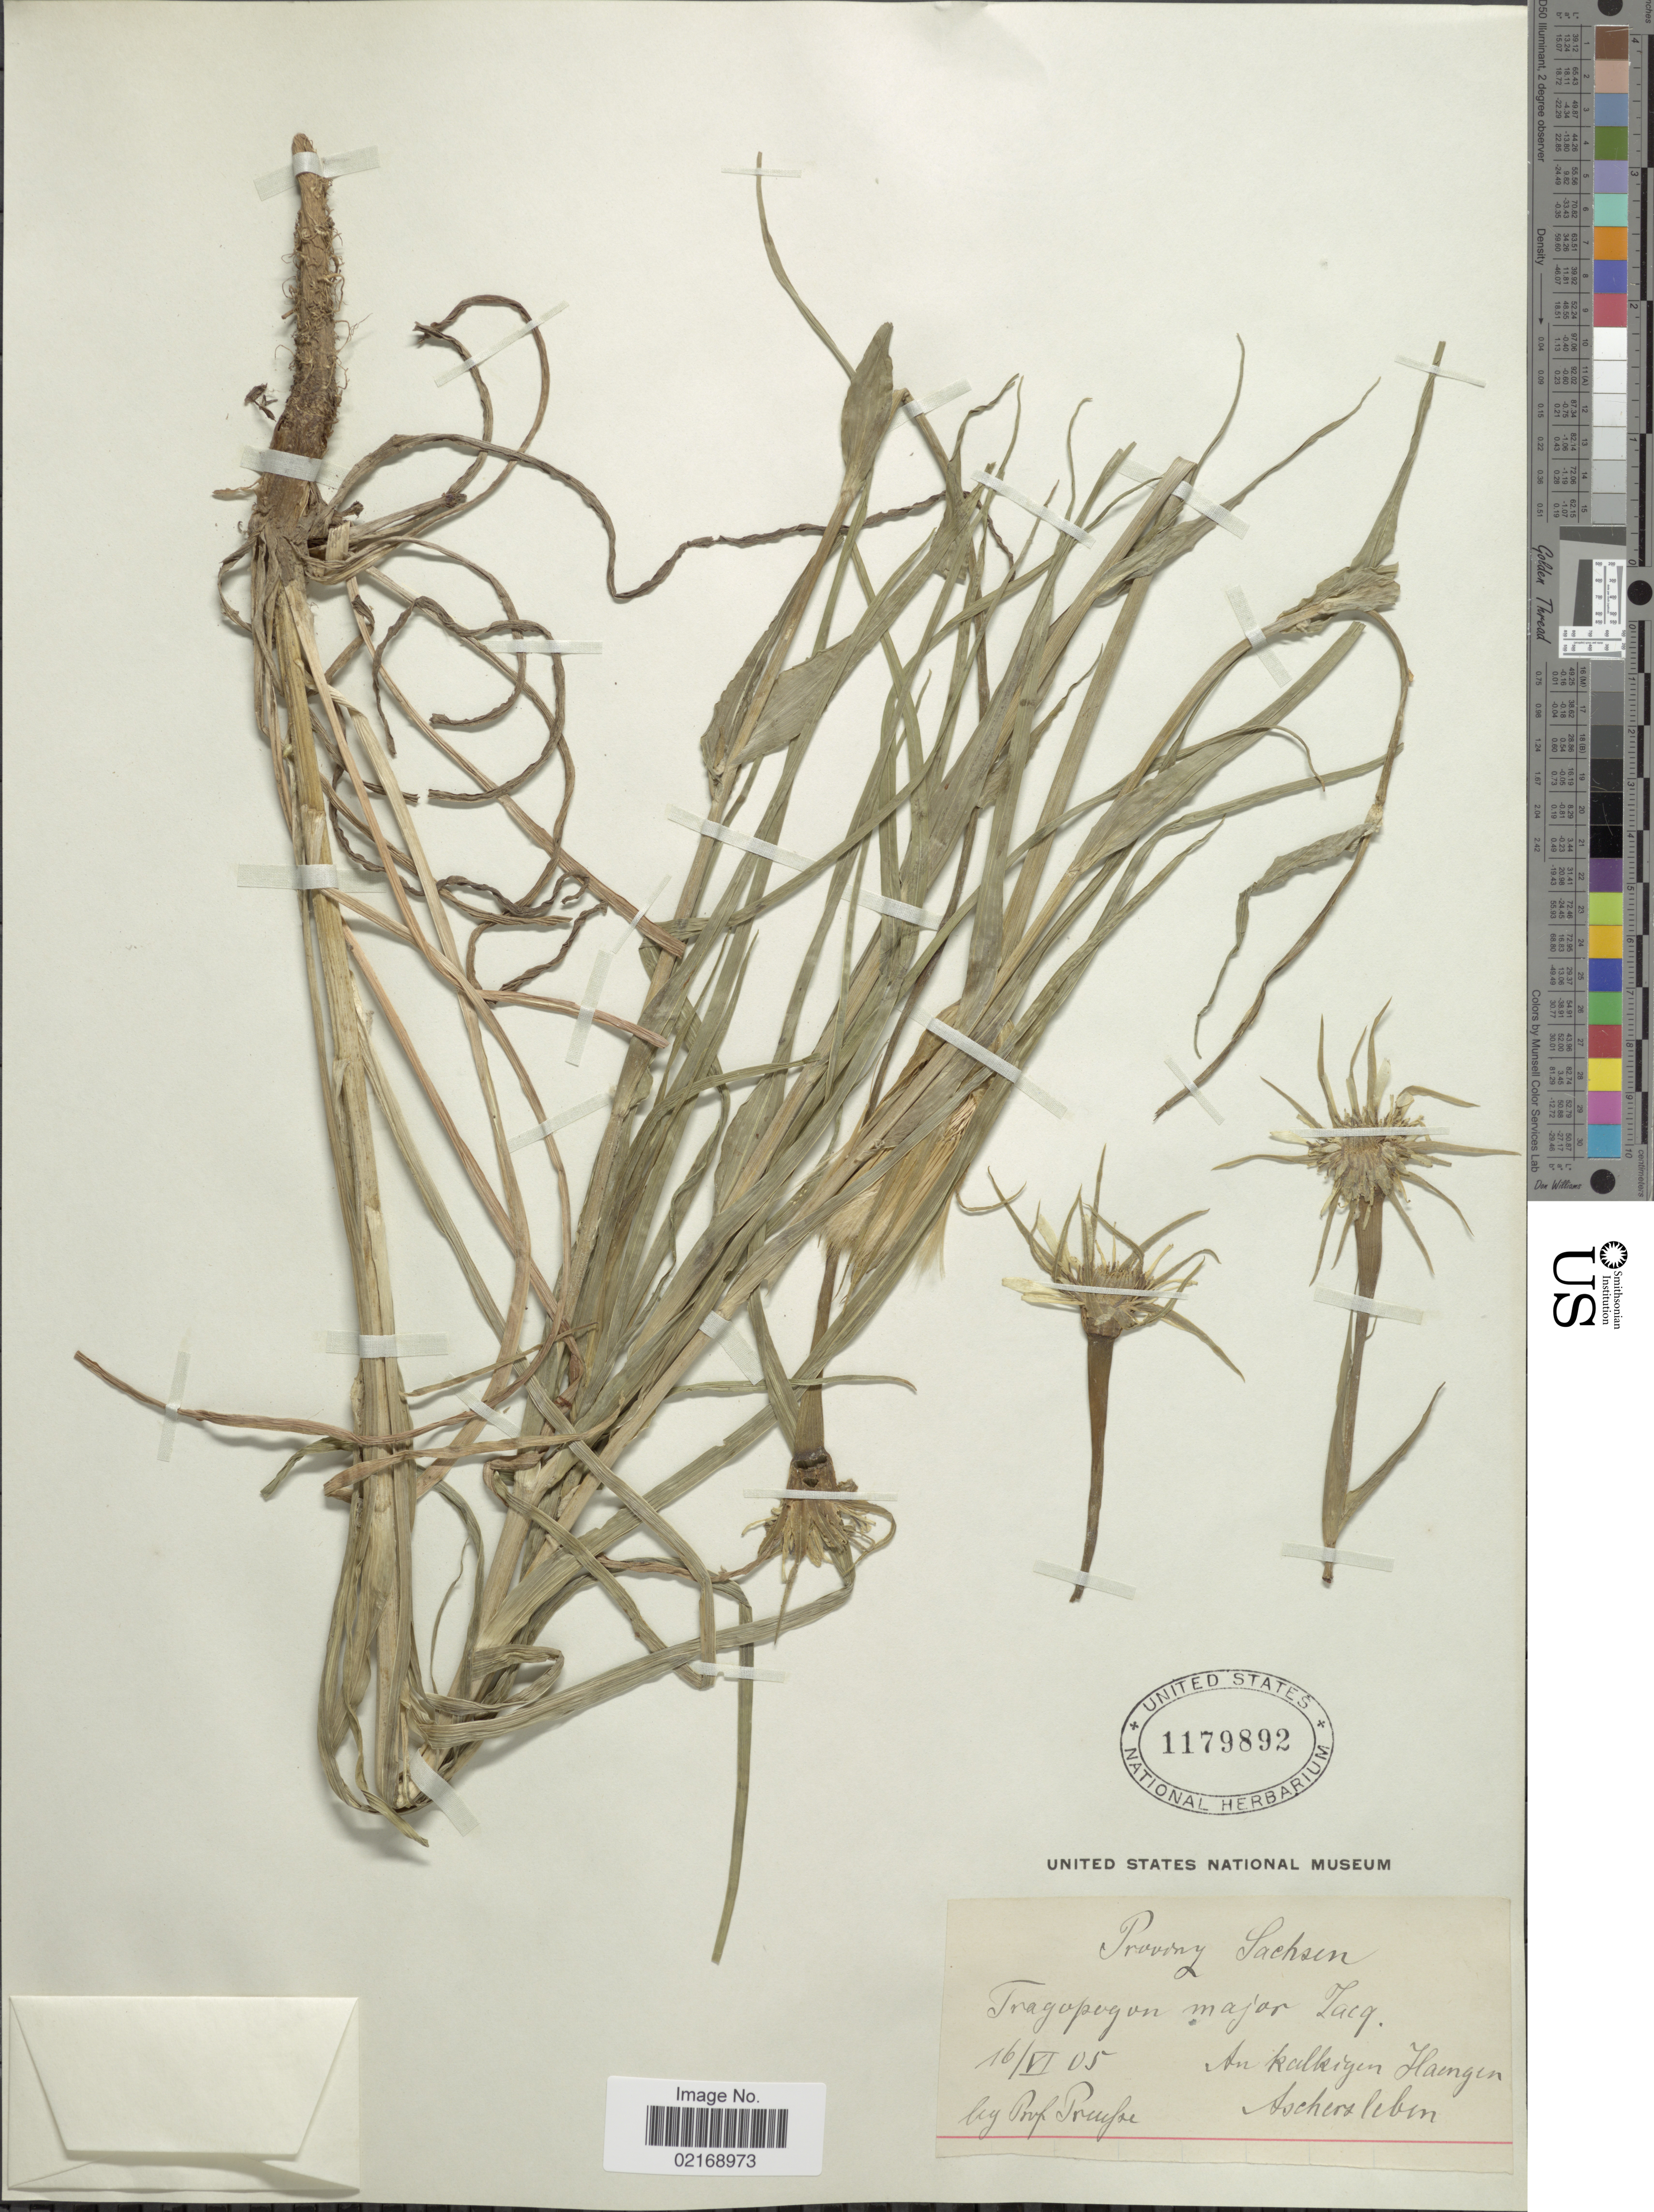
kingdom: Plantae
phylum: Tracheophyta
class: Magnoliopsida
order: Asterales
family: Asteraceae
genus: Tragopogon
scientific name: Tragopogon dubius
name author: Scop.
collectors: C. Preuss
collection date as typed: Transcribed d/m/y: 16/5/05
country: Germany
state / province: Sachsen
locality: An kalkigen Hangen [interpreted]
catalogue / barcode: US 1179892